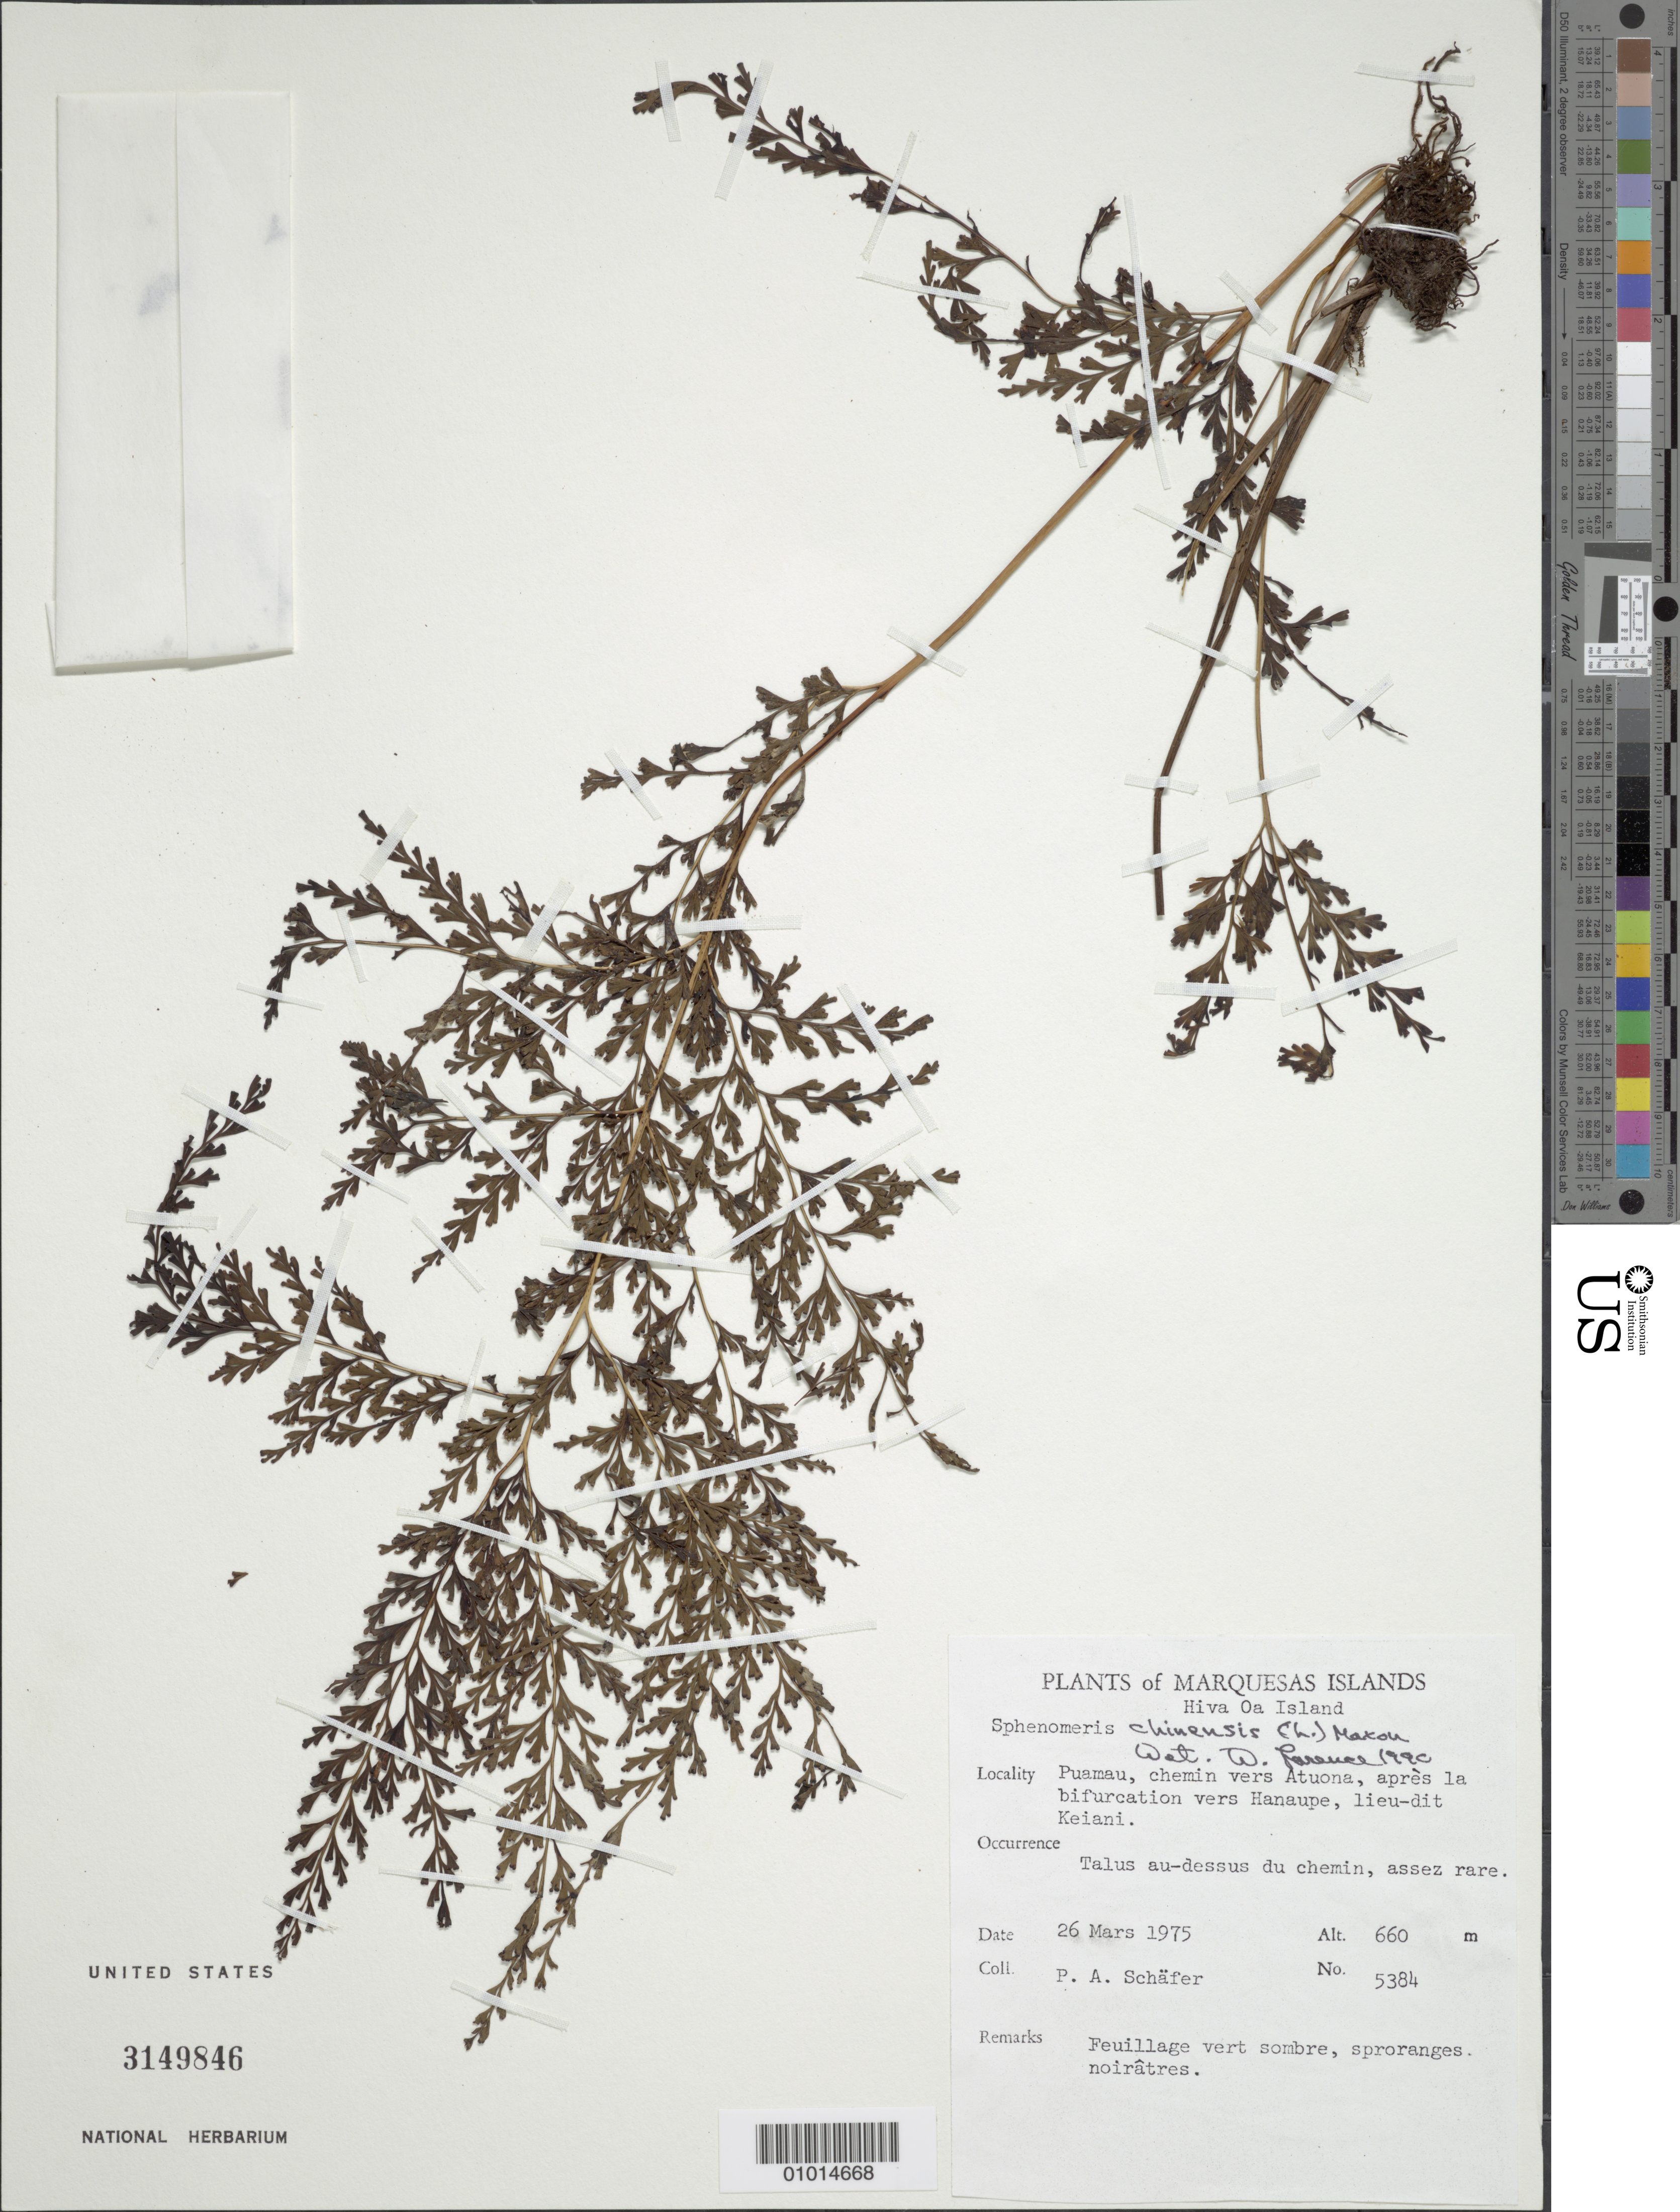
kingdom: Plantae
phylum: Tracheophyta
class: Polypodiopsida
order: Polypodiales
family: Lindsaeaceae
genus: Sphenomeris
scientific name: Sphenomeris chinensis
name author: (L.) Maxon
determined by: Lorence, David H., (PTBG), National Tropical Botanical Garden (UNITED STATES)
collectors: P. A. Schäfer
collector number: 5384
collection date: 1975-03-26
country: French Polynesia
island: Hiva Oa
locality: Puamau, chemin vers Atuona, apres la bifurcation vers Hanaupe, lieu-dit Keiani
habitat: Talus au-dessus du chemin; assez rare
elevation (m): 660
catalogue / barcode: US 3149846